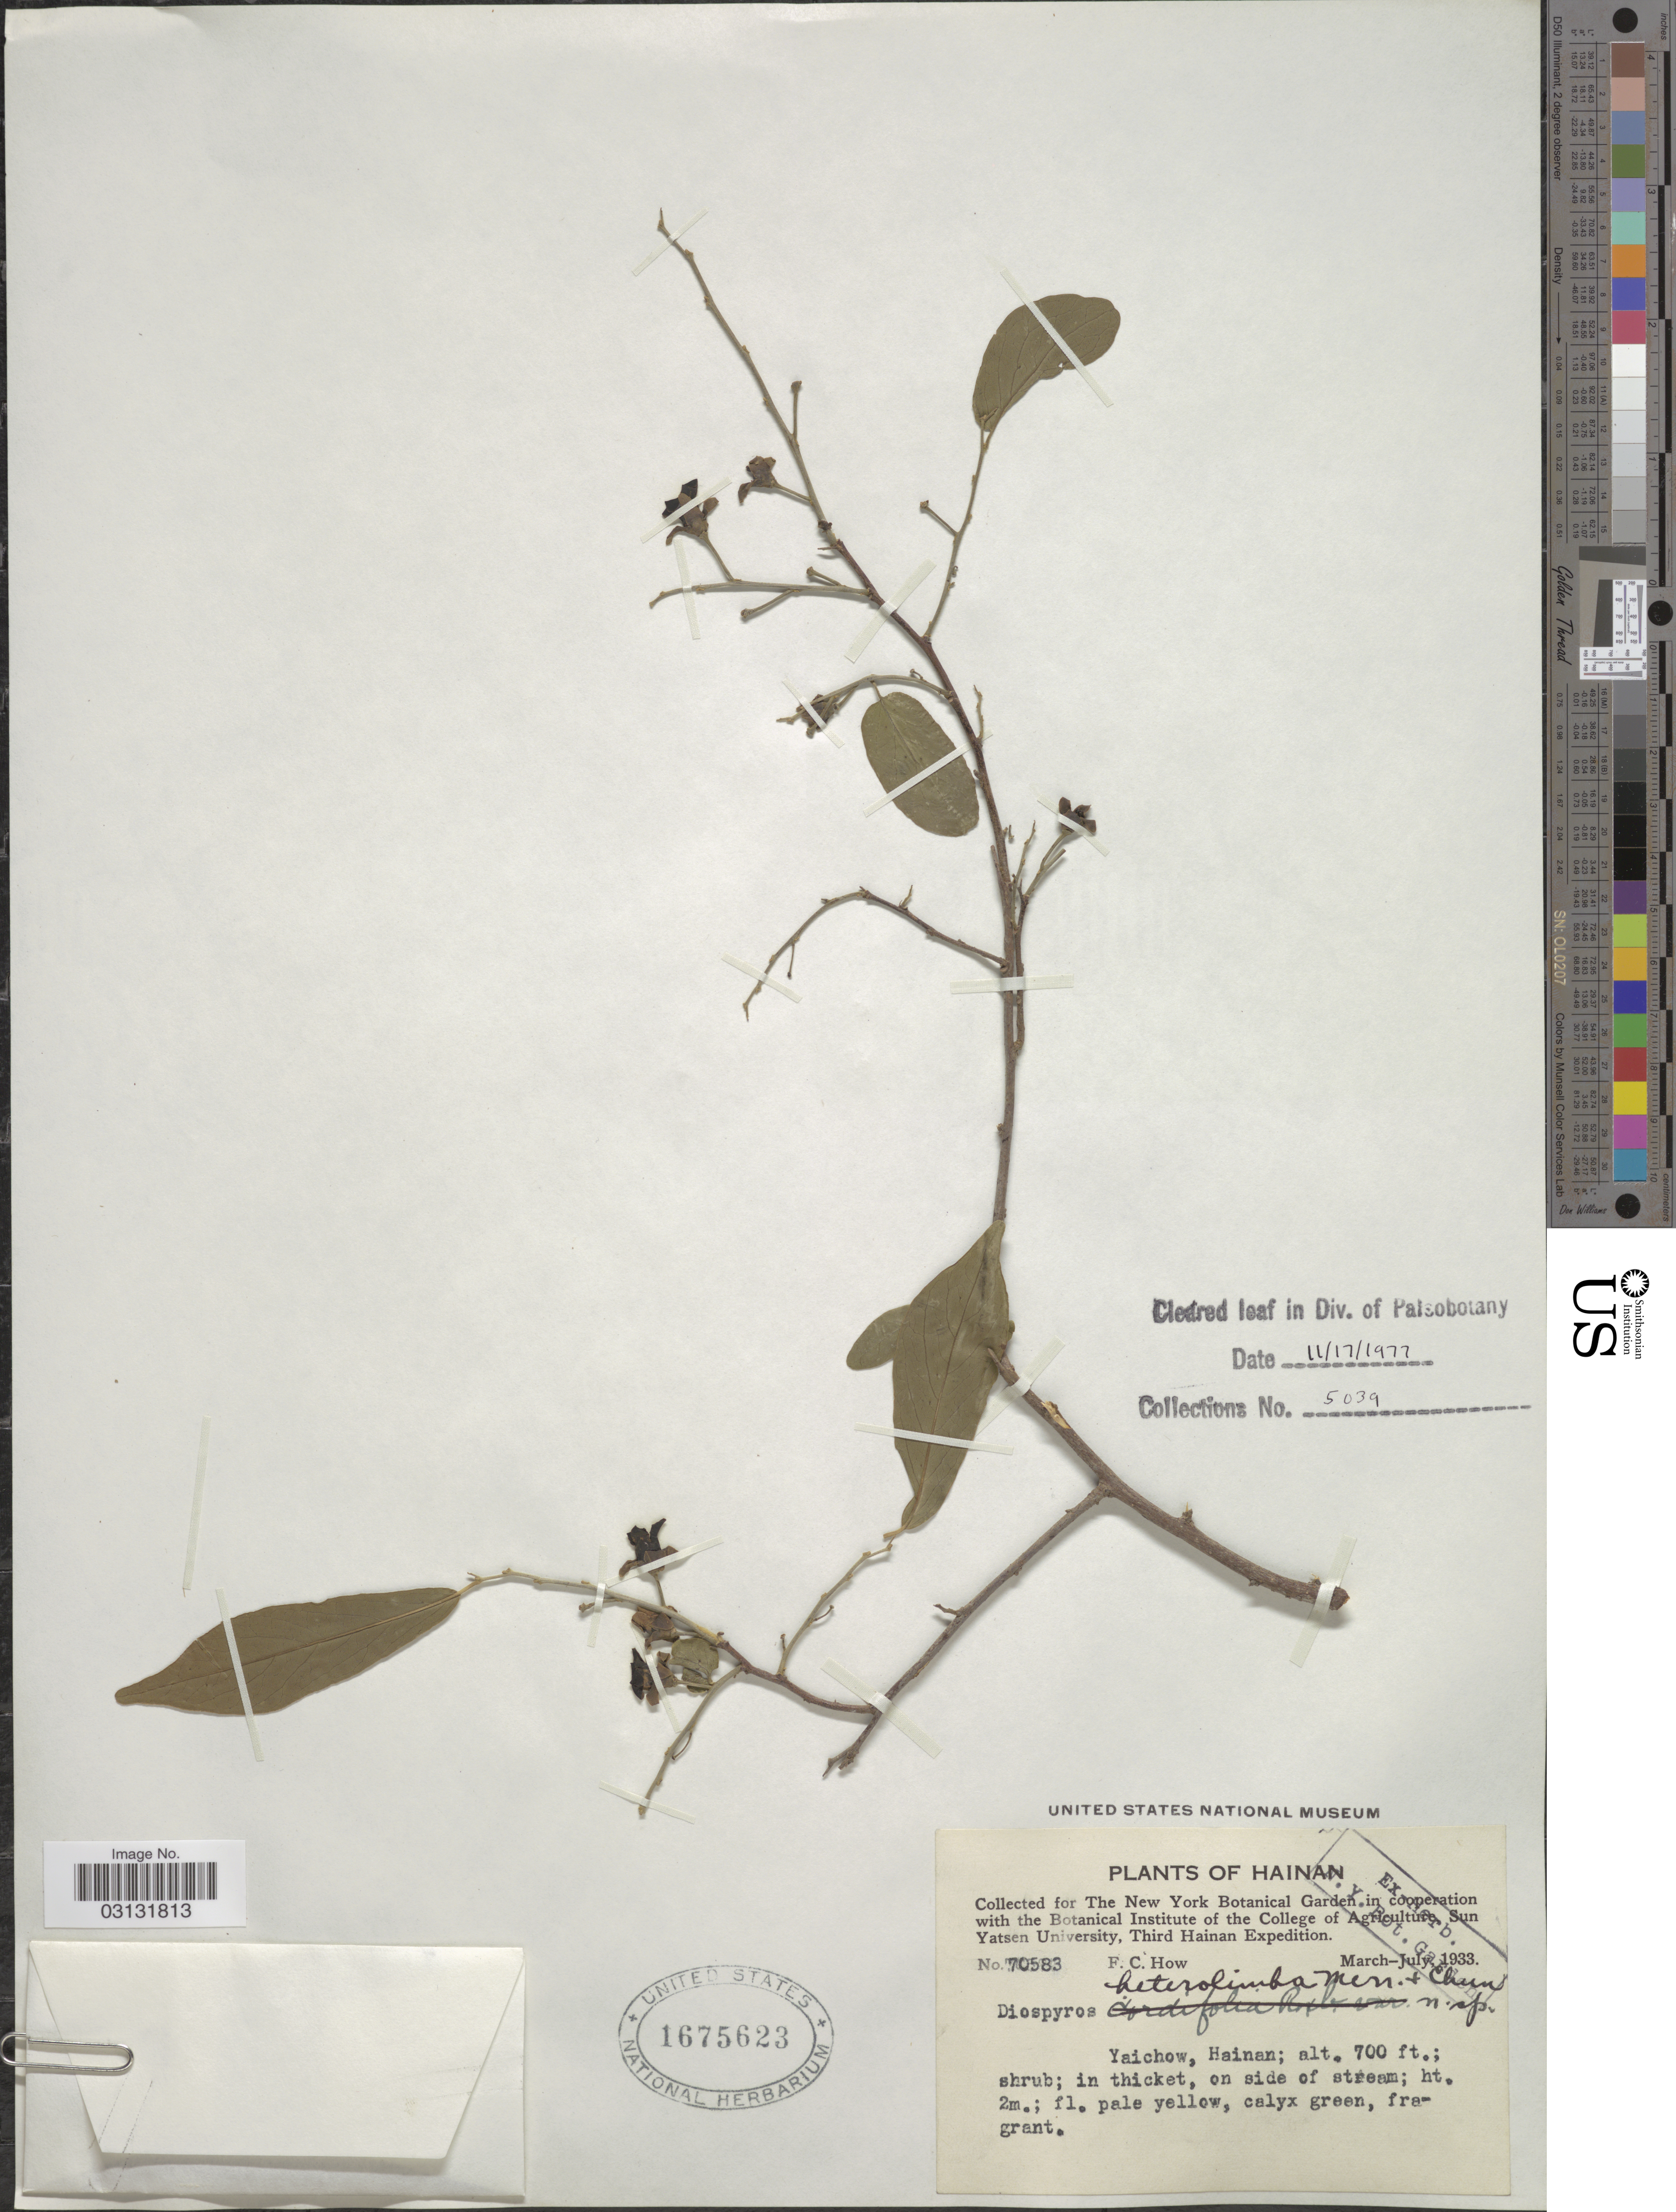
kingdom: Plantae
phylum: Tracheophyta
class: Magnoliopsida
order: Ericales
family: Ebenaceae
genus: Diospyros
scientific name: Diospyros heterolimba Merr. & Chun sp. nov. ined.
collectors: F. C. How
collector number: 70583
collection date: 1933-03/1933-07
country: China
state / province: Hainan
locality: Yaichow.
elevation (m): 213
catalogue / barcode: US 1675623